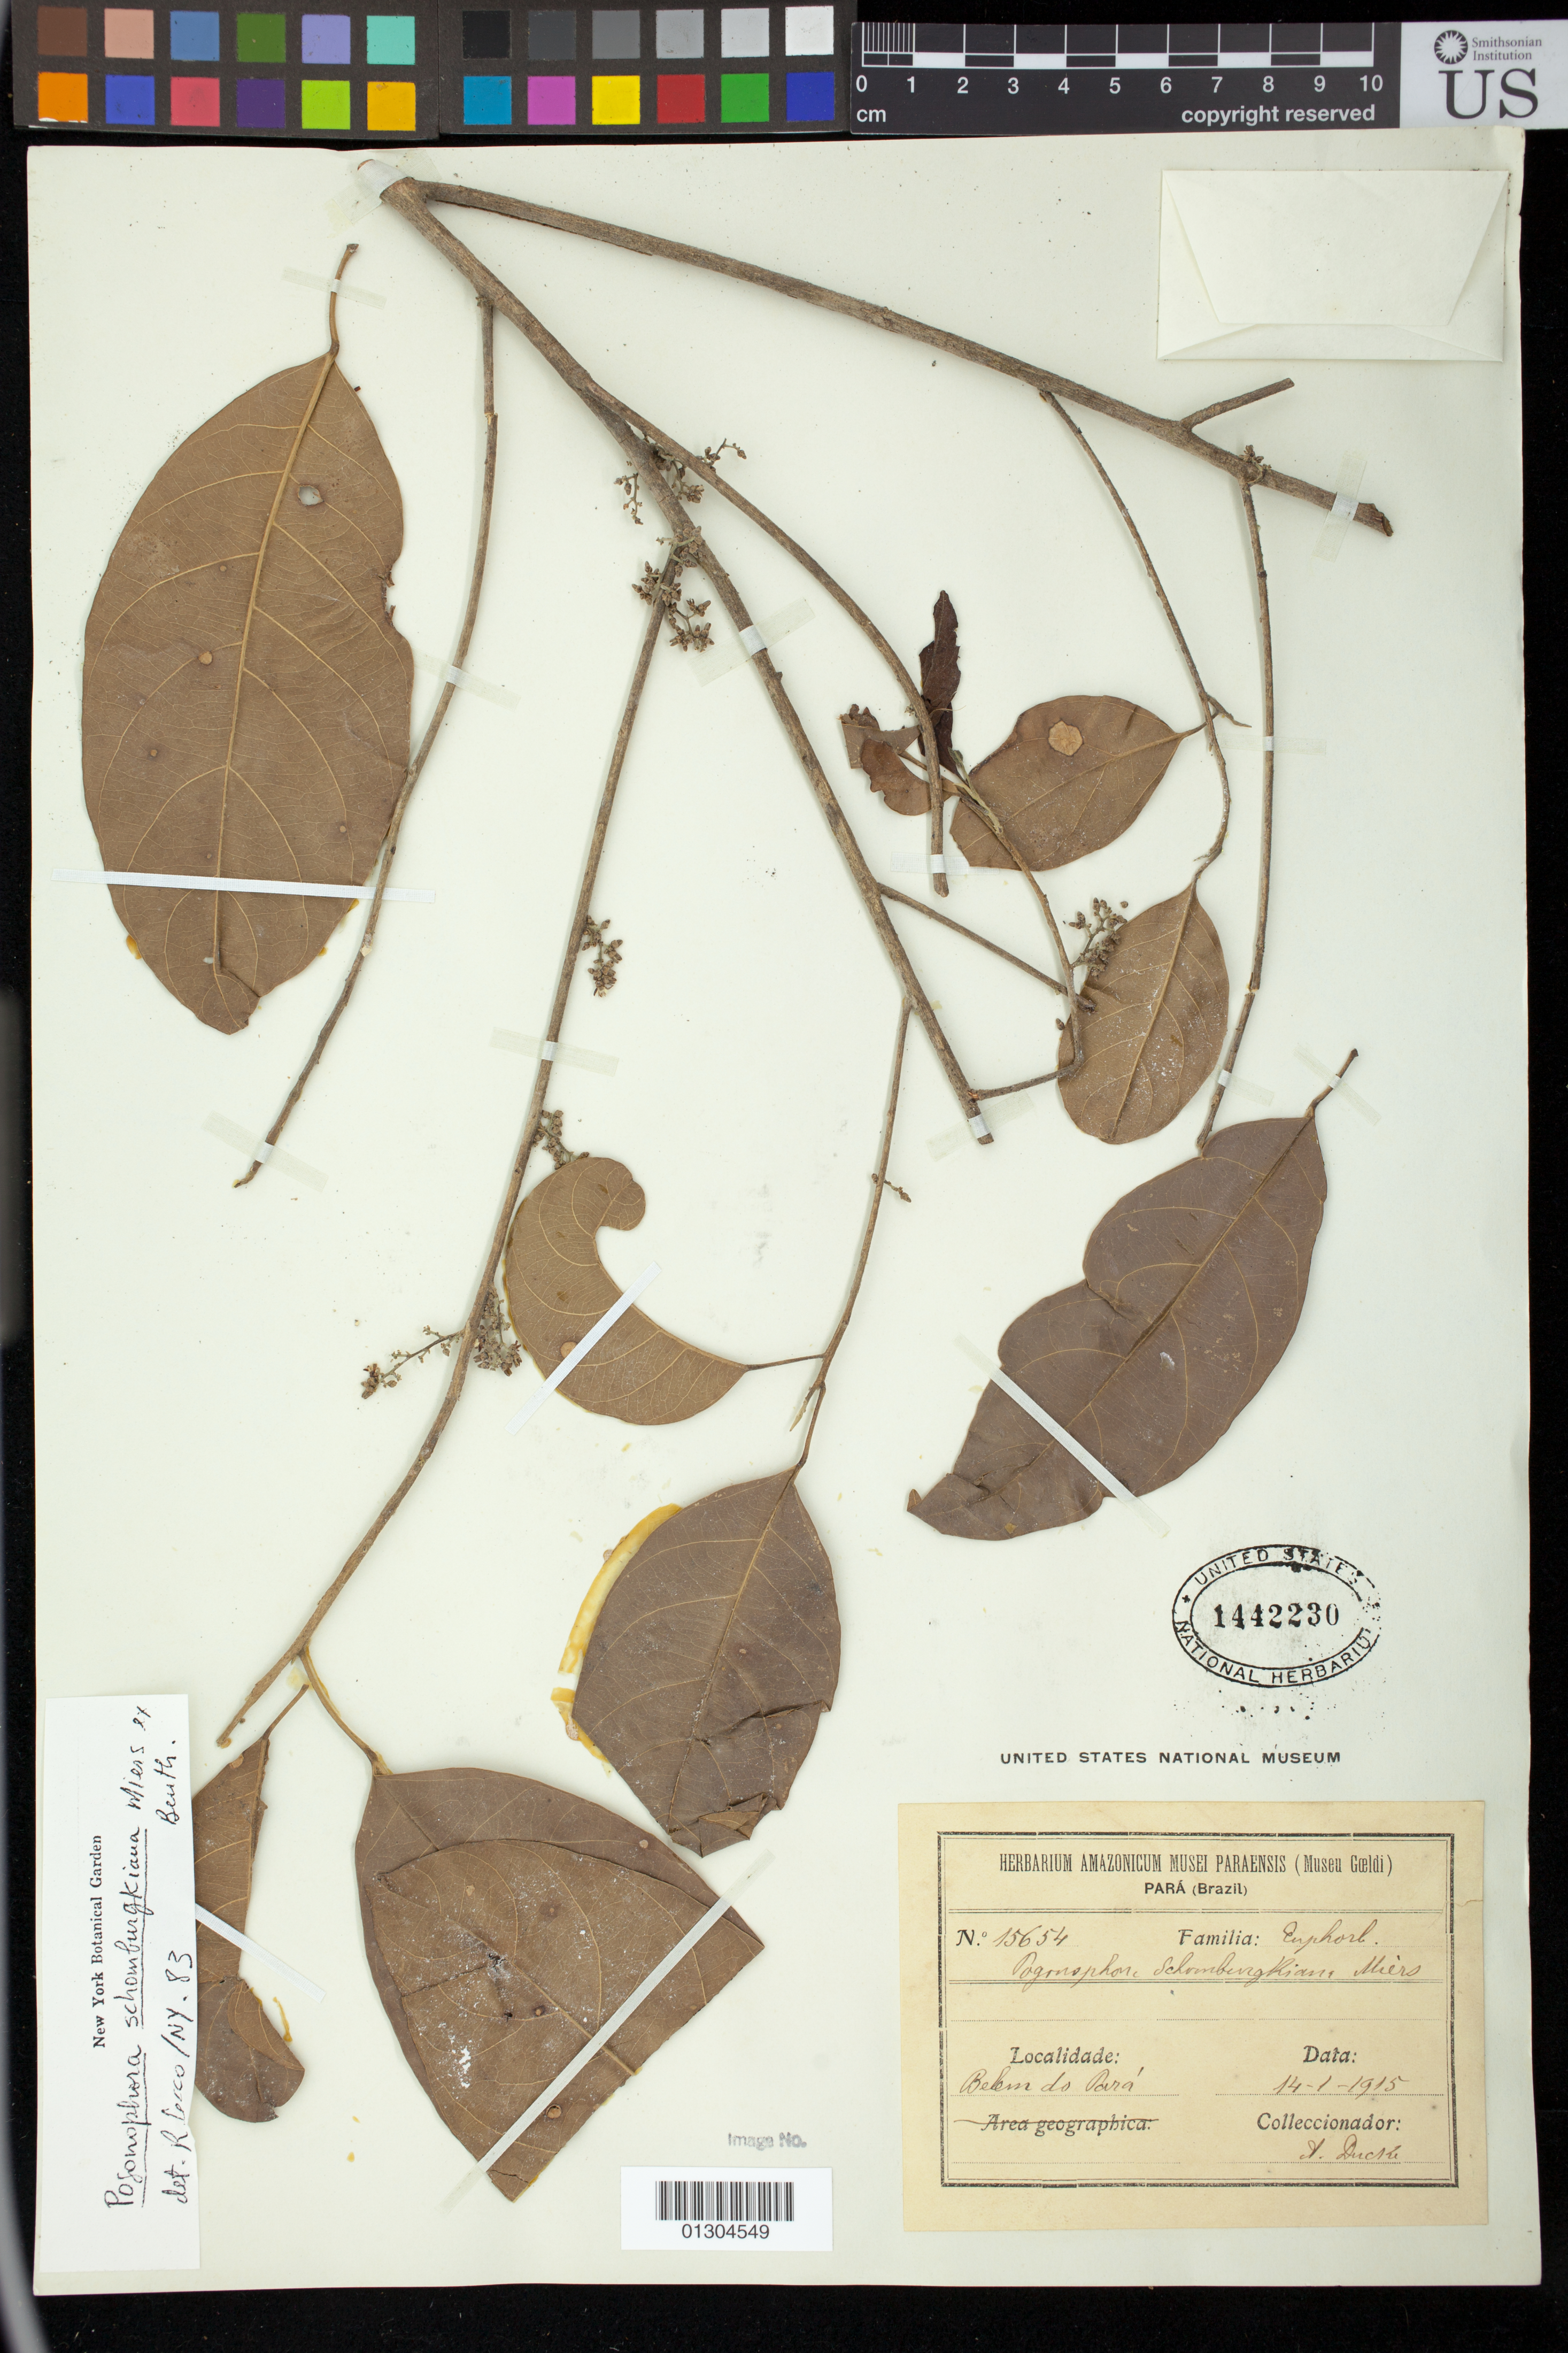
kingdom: Plantae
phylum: Tracheophyta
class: Magnoliopsida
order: Malpighiales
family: Peraceae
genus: Pogonophora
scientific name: Pogonophora schomburgkiana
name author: Miers ex Benth.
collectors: A. Ducke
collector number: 15654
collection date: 1915-01-14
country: Brazil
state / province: Pará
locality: Belem do Pará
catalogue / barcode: US 1442230